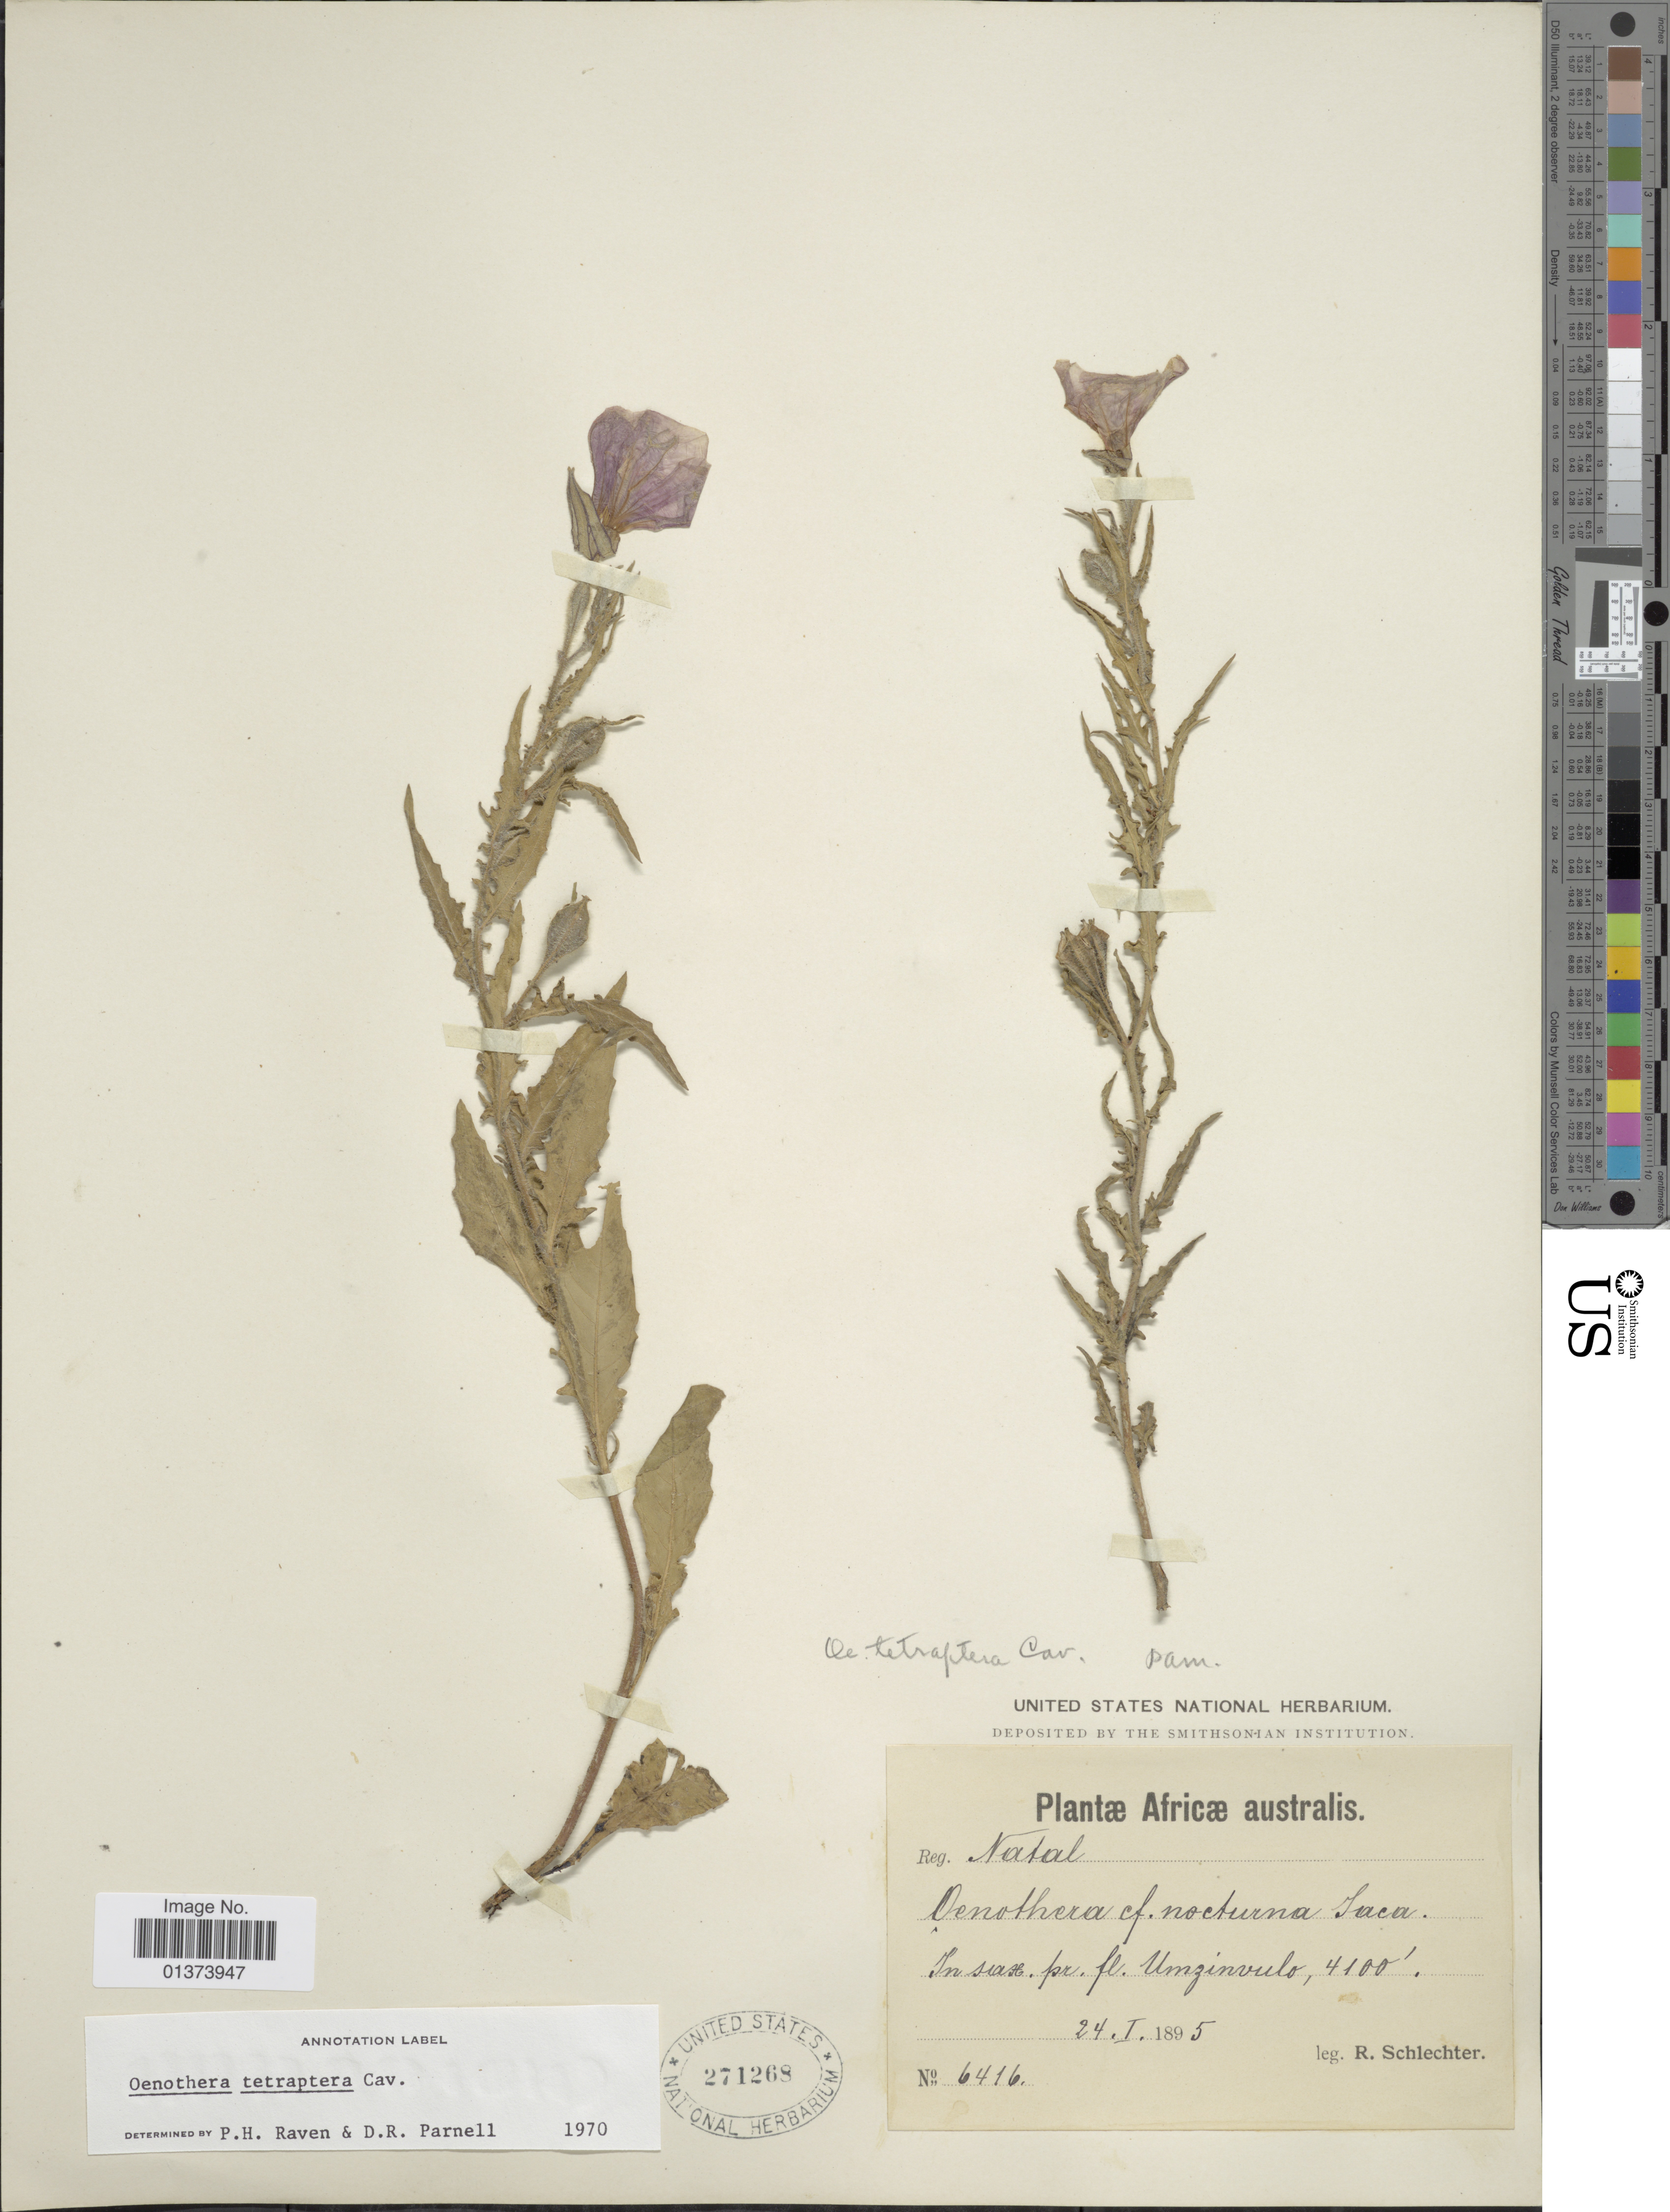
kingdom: Plantae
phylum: Tracheophyta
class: Magnoliopsida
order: Myrtales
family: Onagraceae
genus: Oenothera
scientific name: Oenothera tetraptera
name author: Cav.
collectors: F. R. R. Schlechter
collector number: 6416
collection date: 1895-01-24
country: South Africa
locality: Natal. In siah pr. Fl. Umzinvulo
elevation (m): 1250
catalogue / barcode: US 271268